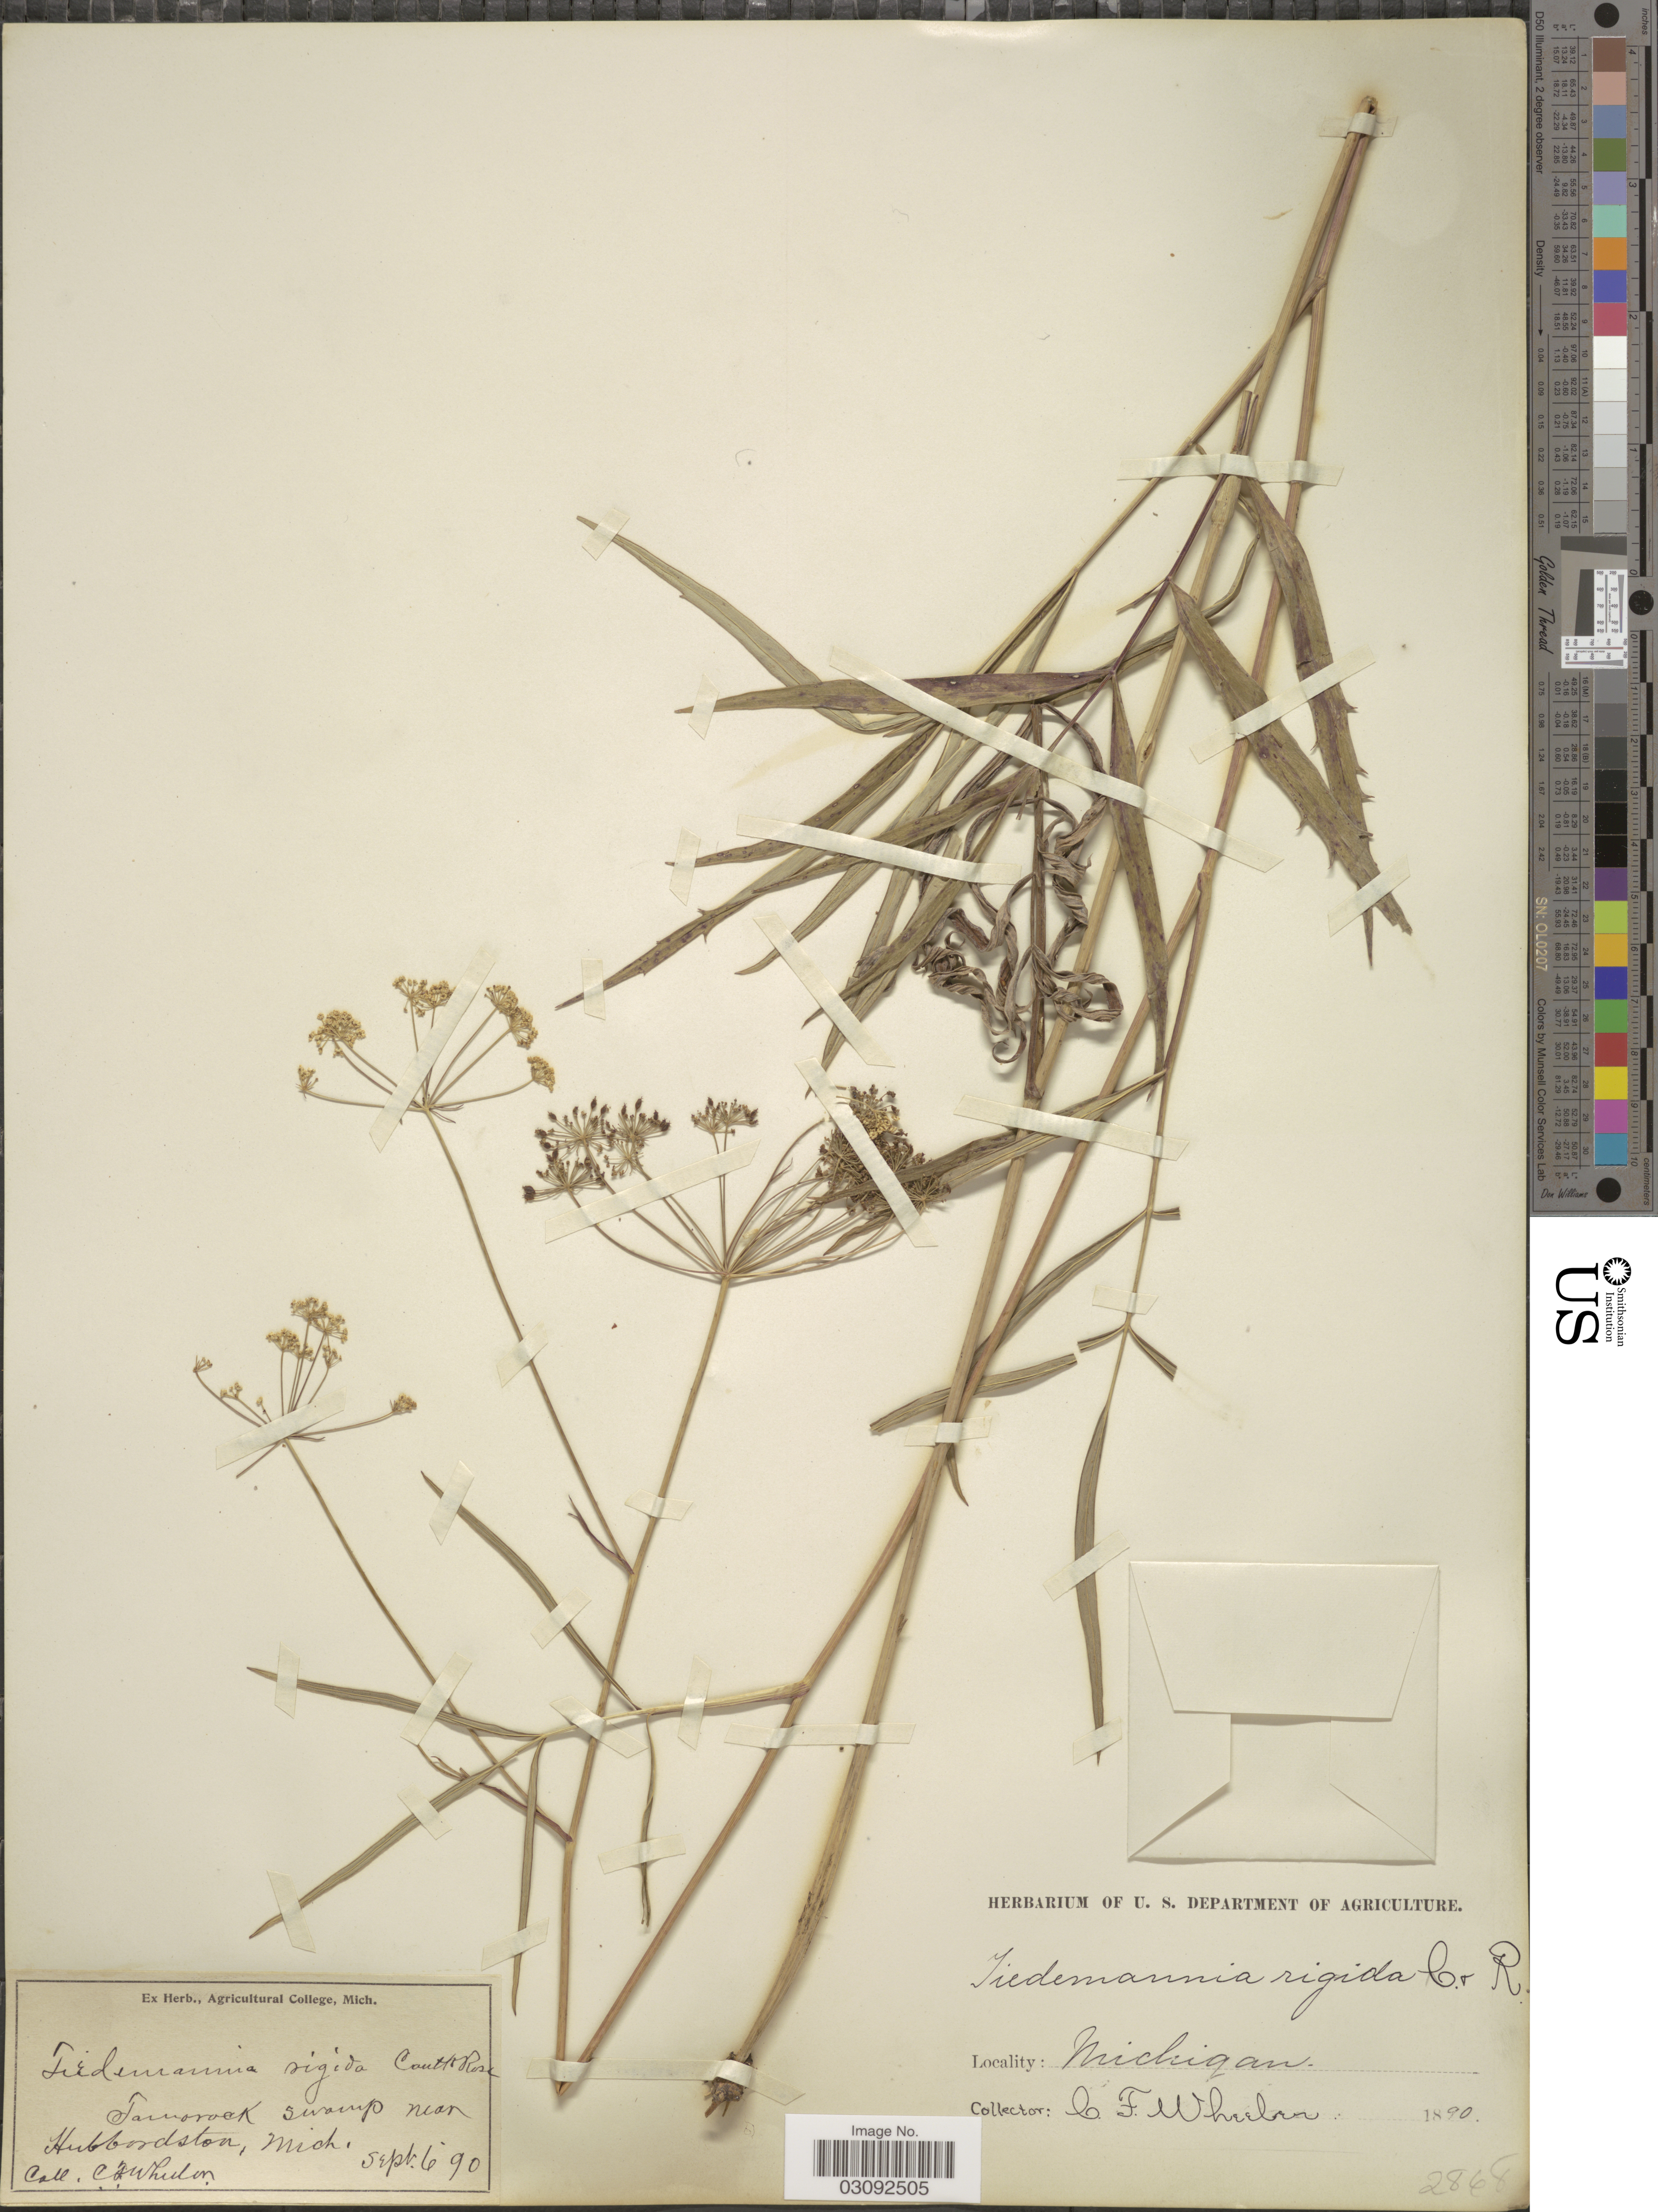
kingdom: Plantae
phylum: Tracheophyta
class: Magnoliopsida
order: Apiales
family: Apiaceae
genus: Oxypolis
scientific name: Oxypolis rigidior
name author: (L.) Raf.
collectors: C. Wheeler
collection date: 1890-09-06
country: United States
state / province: Michigan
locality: Tamarack swamp near Hubbardston.